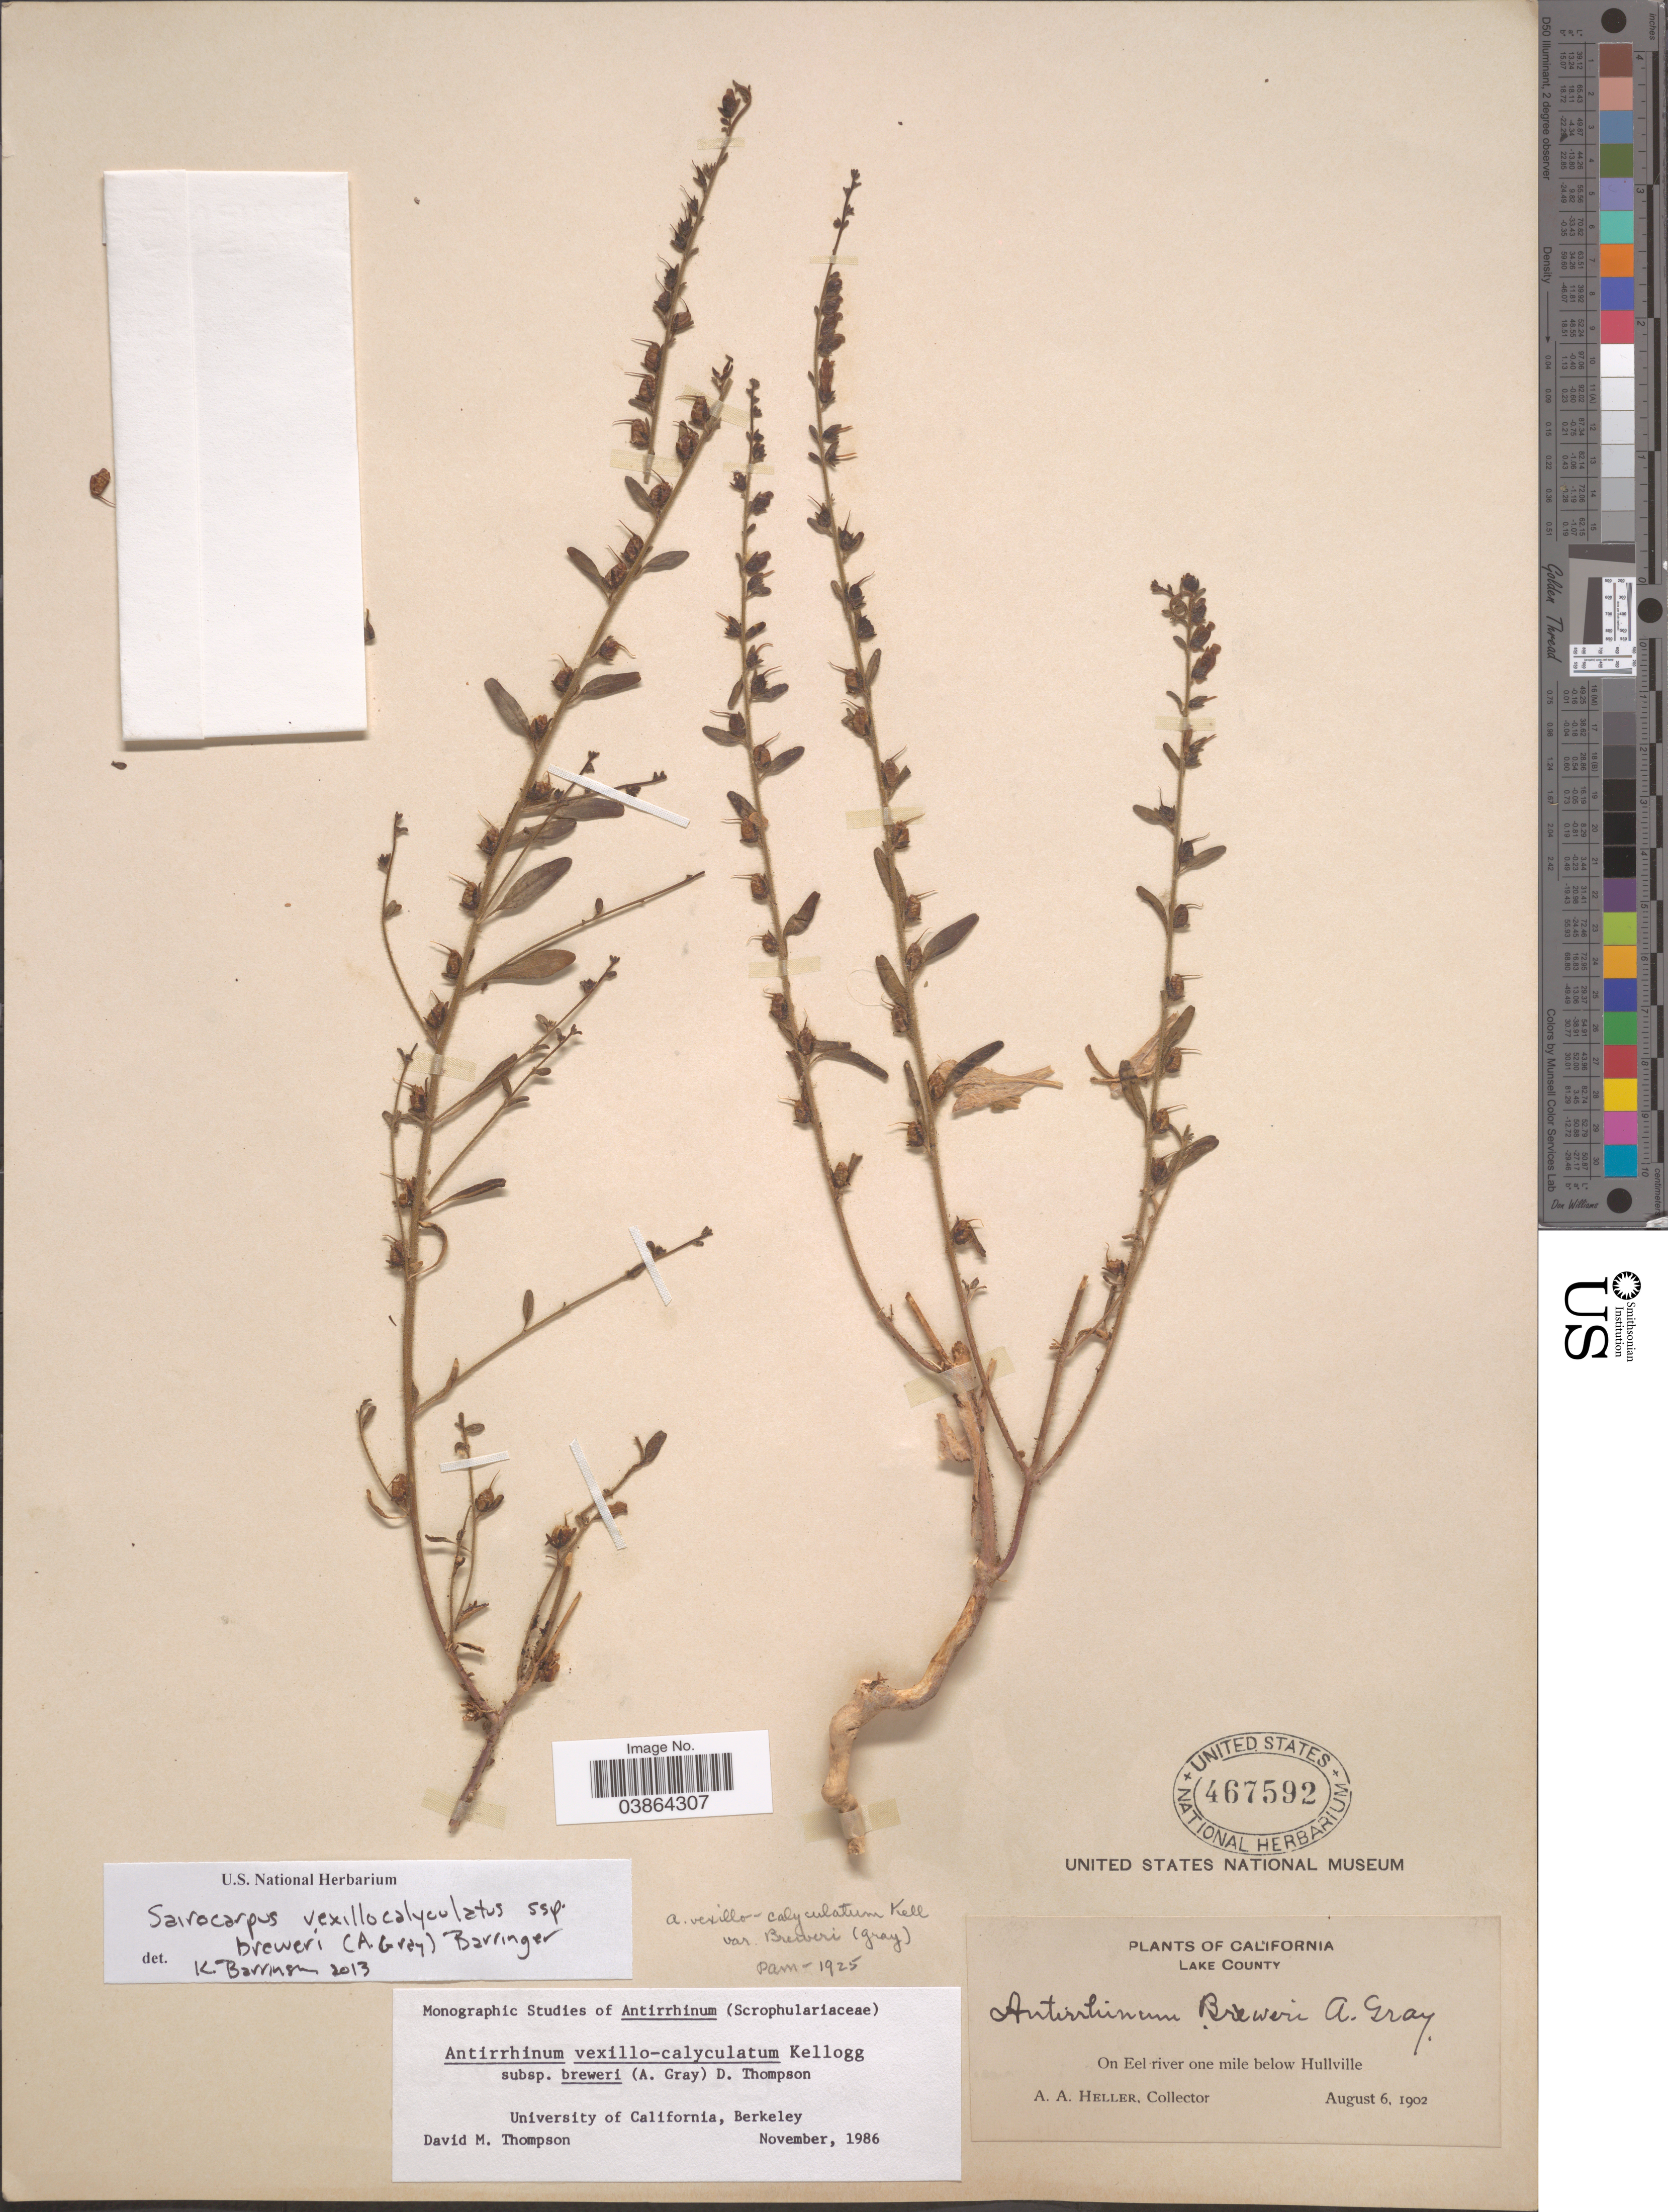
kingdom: Plantae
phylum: Tracheophyta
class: Magnoliopsida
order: Lamiales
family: Plantaginaceae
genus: Sairocarpus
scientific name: Sairocarpus vexillocalyculatus subsp. breweri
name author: (A. Gray) Barringer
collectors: A. A. Heller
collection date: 1902-08-06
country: United States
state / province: California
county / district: Lake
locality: Lake County. On Eel river one mile below Hullville.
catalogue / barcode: US 467592